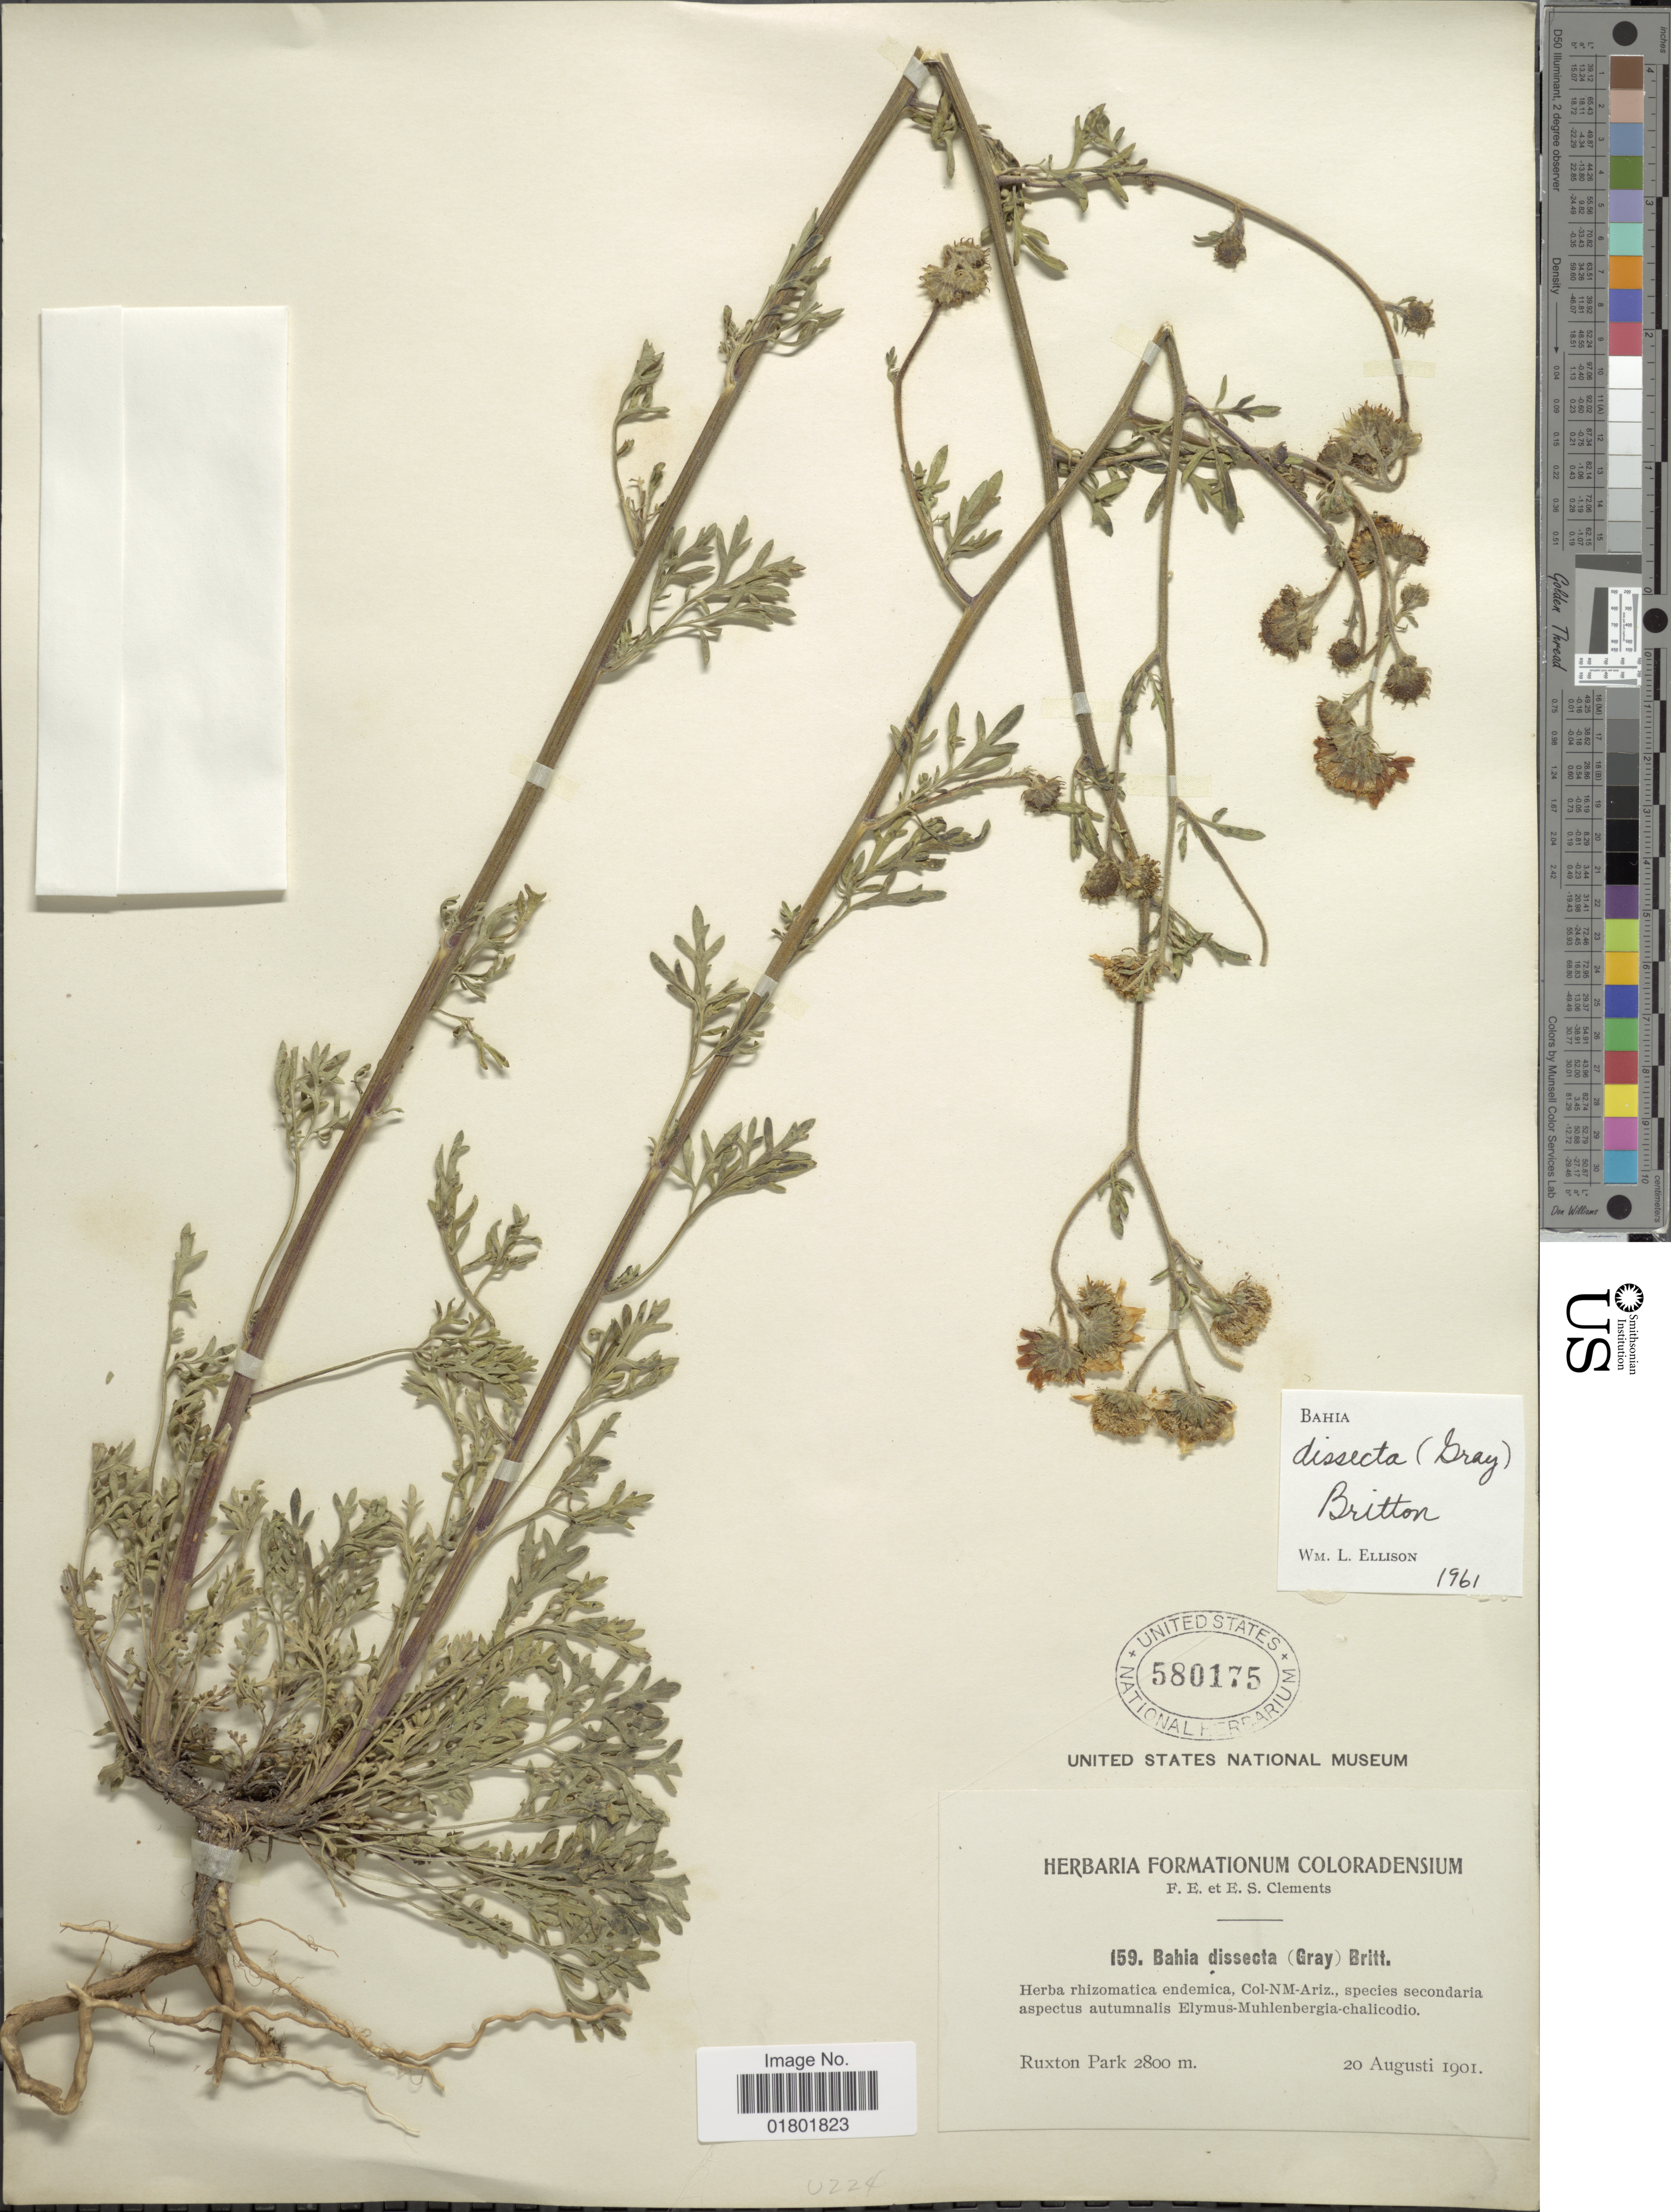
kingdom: Plantae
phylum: Tracheophyta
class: Magnoliopsida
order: Asterales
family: Asteraceae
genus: Bahia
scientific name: Bahia dissecta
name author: (A. Gray) Britton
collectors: F. E. Clements & E. S. Clements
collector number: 159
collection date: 1901-08-20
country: United States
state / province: Arizona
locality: Col-NM-Ariz., Ruxton Park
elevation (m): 2800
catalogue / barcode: US 580175